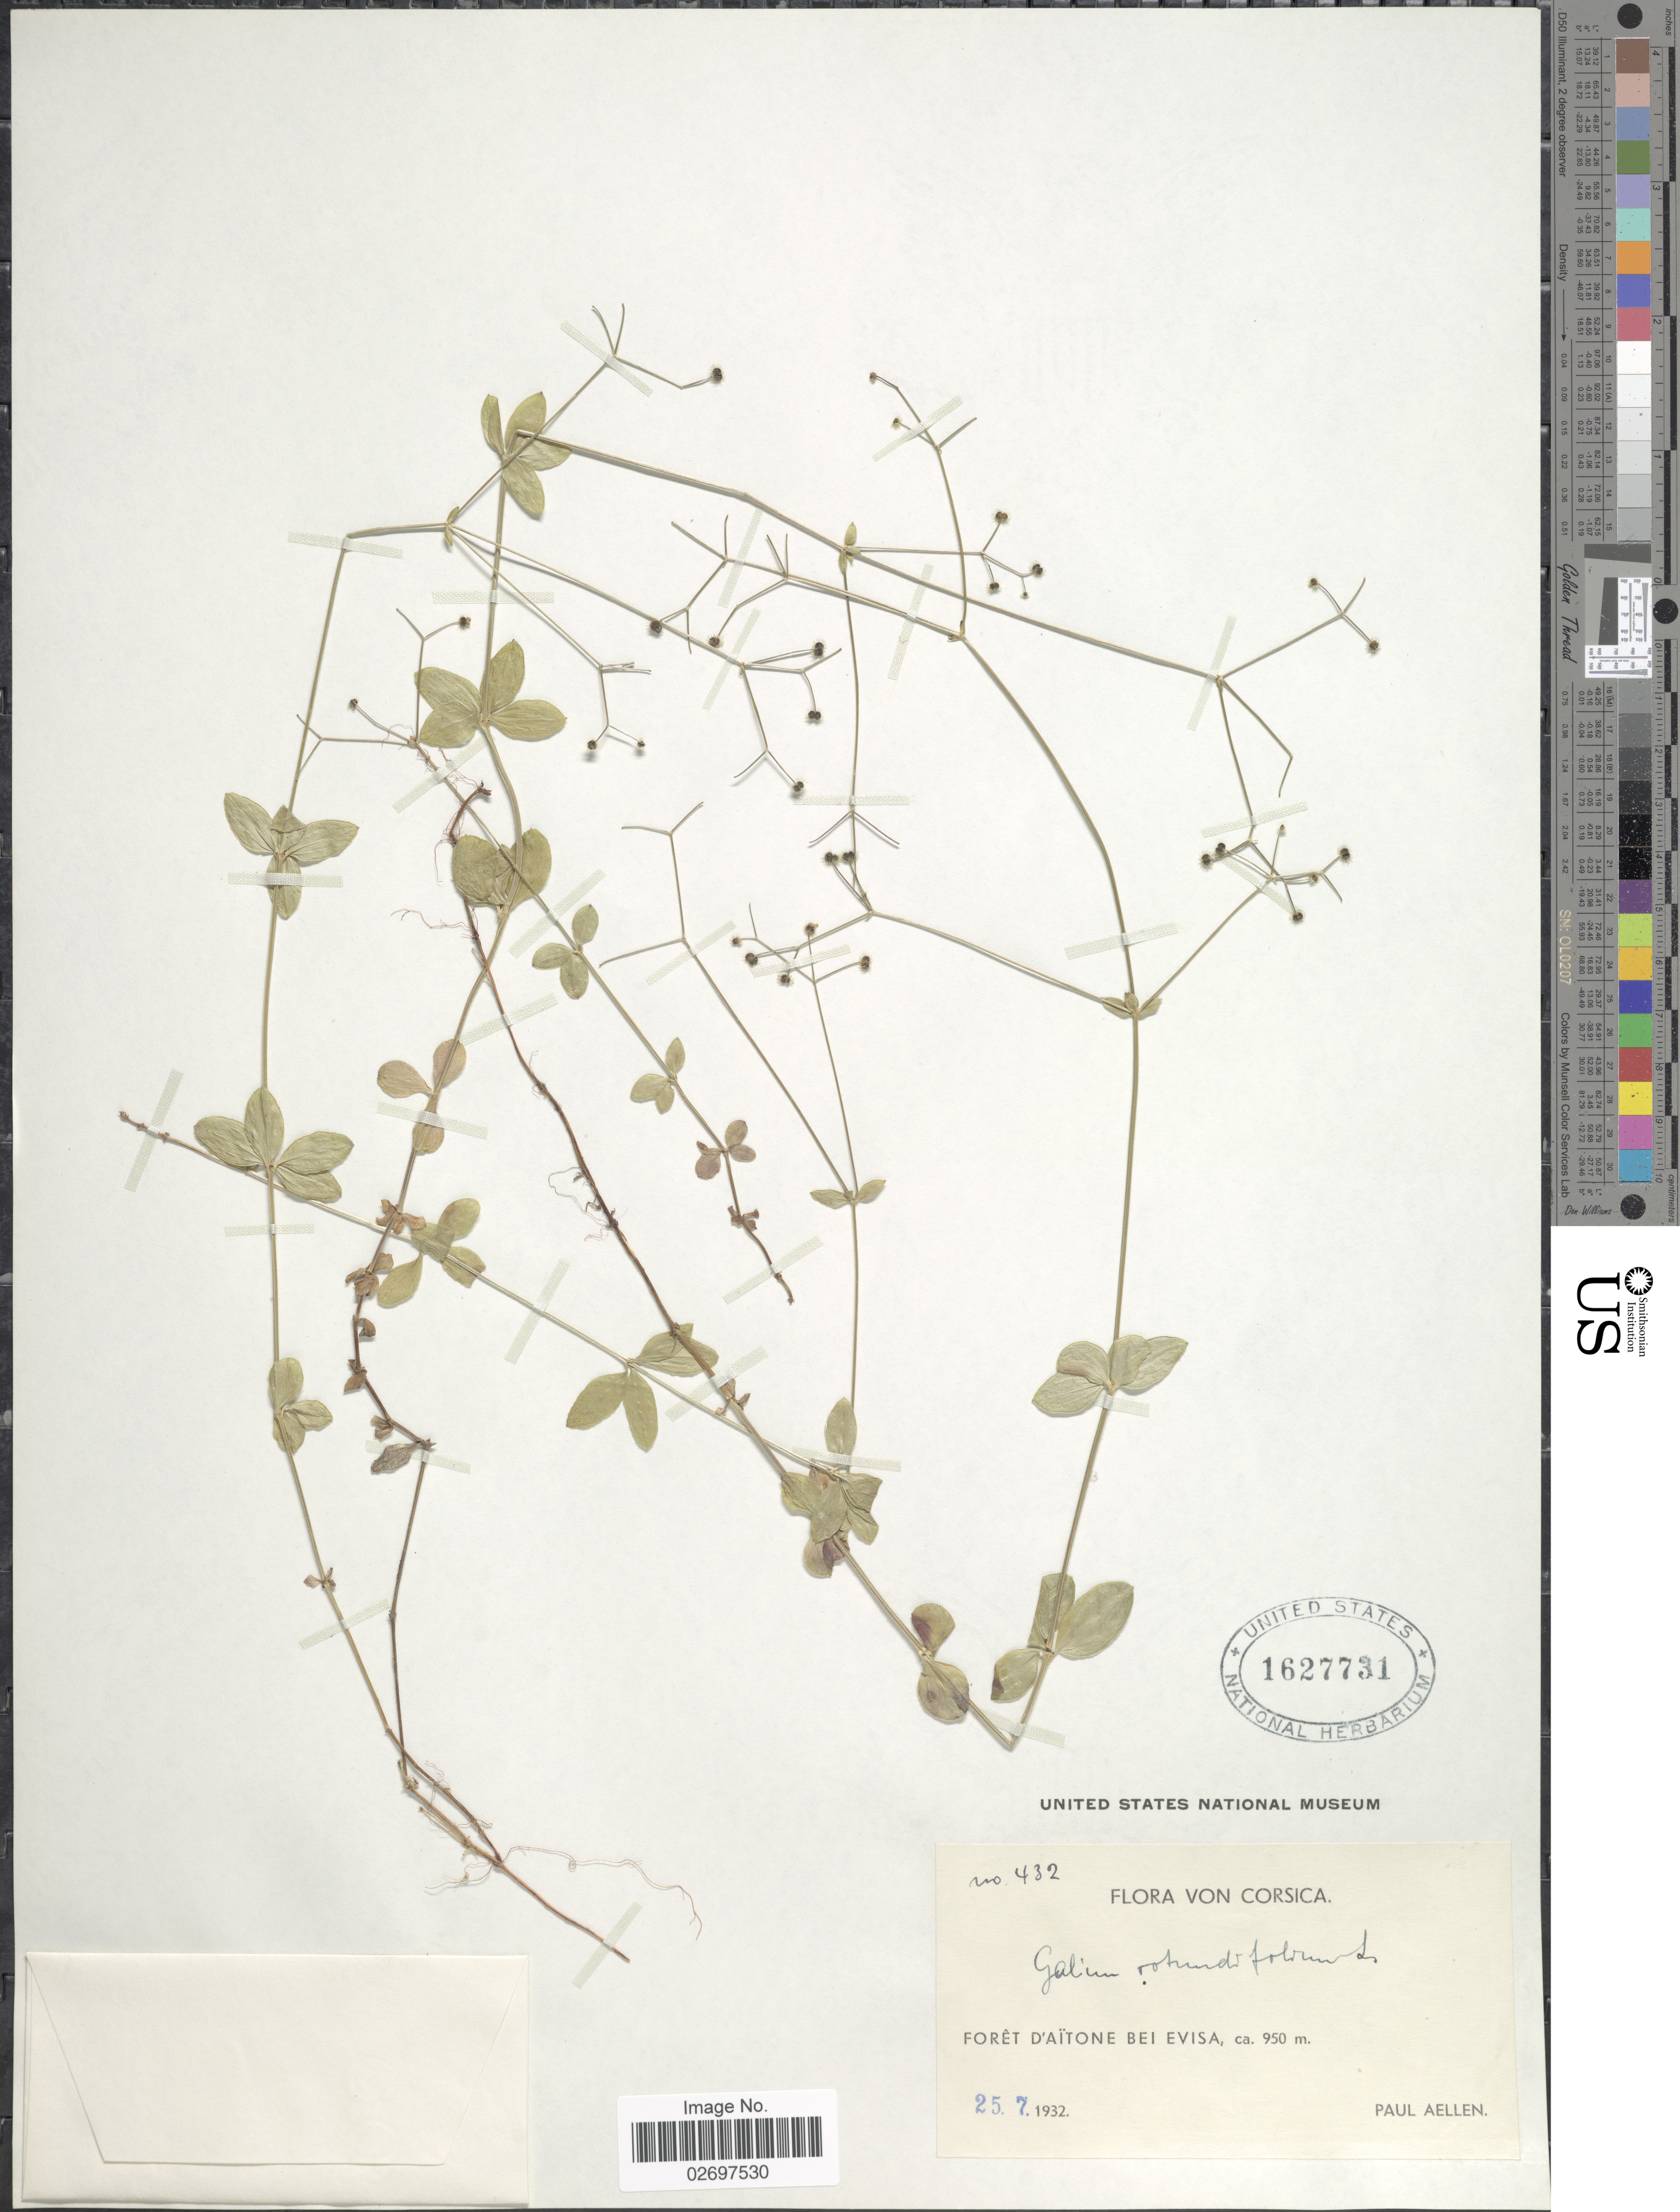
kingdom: Plantae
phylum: Tracheophyta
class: Magnoliopsida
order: Gentianales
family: Rubiaceae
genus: Galium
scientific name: Galium rotundifolium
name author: L.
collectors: P. Aellen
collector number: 432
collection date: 1932-07-25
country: France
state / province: Corsica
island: Corse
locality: Forêt D'Aïtoone bei Evisa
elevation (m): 950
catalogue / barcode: US 1627731